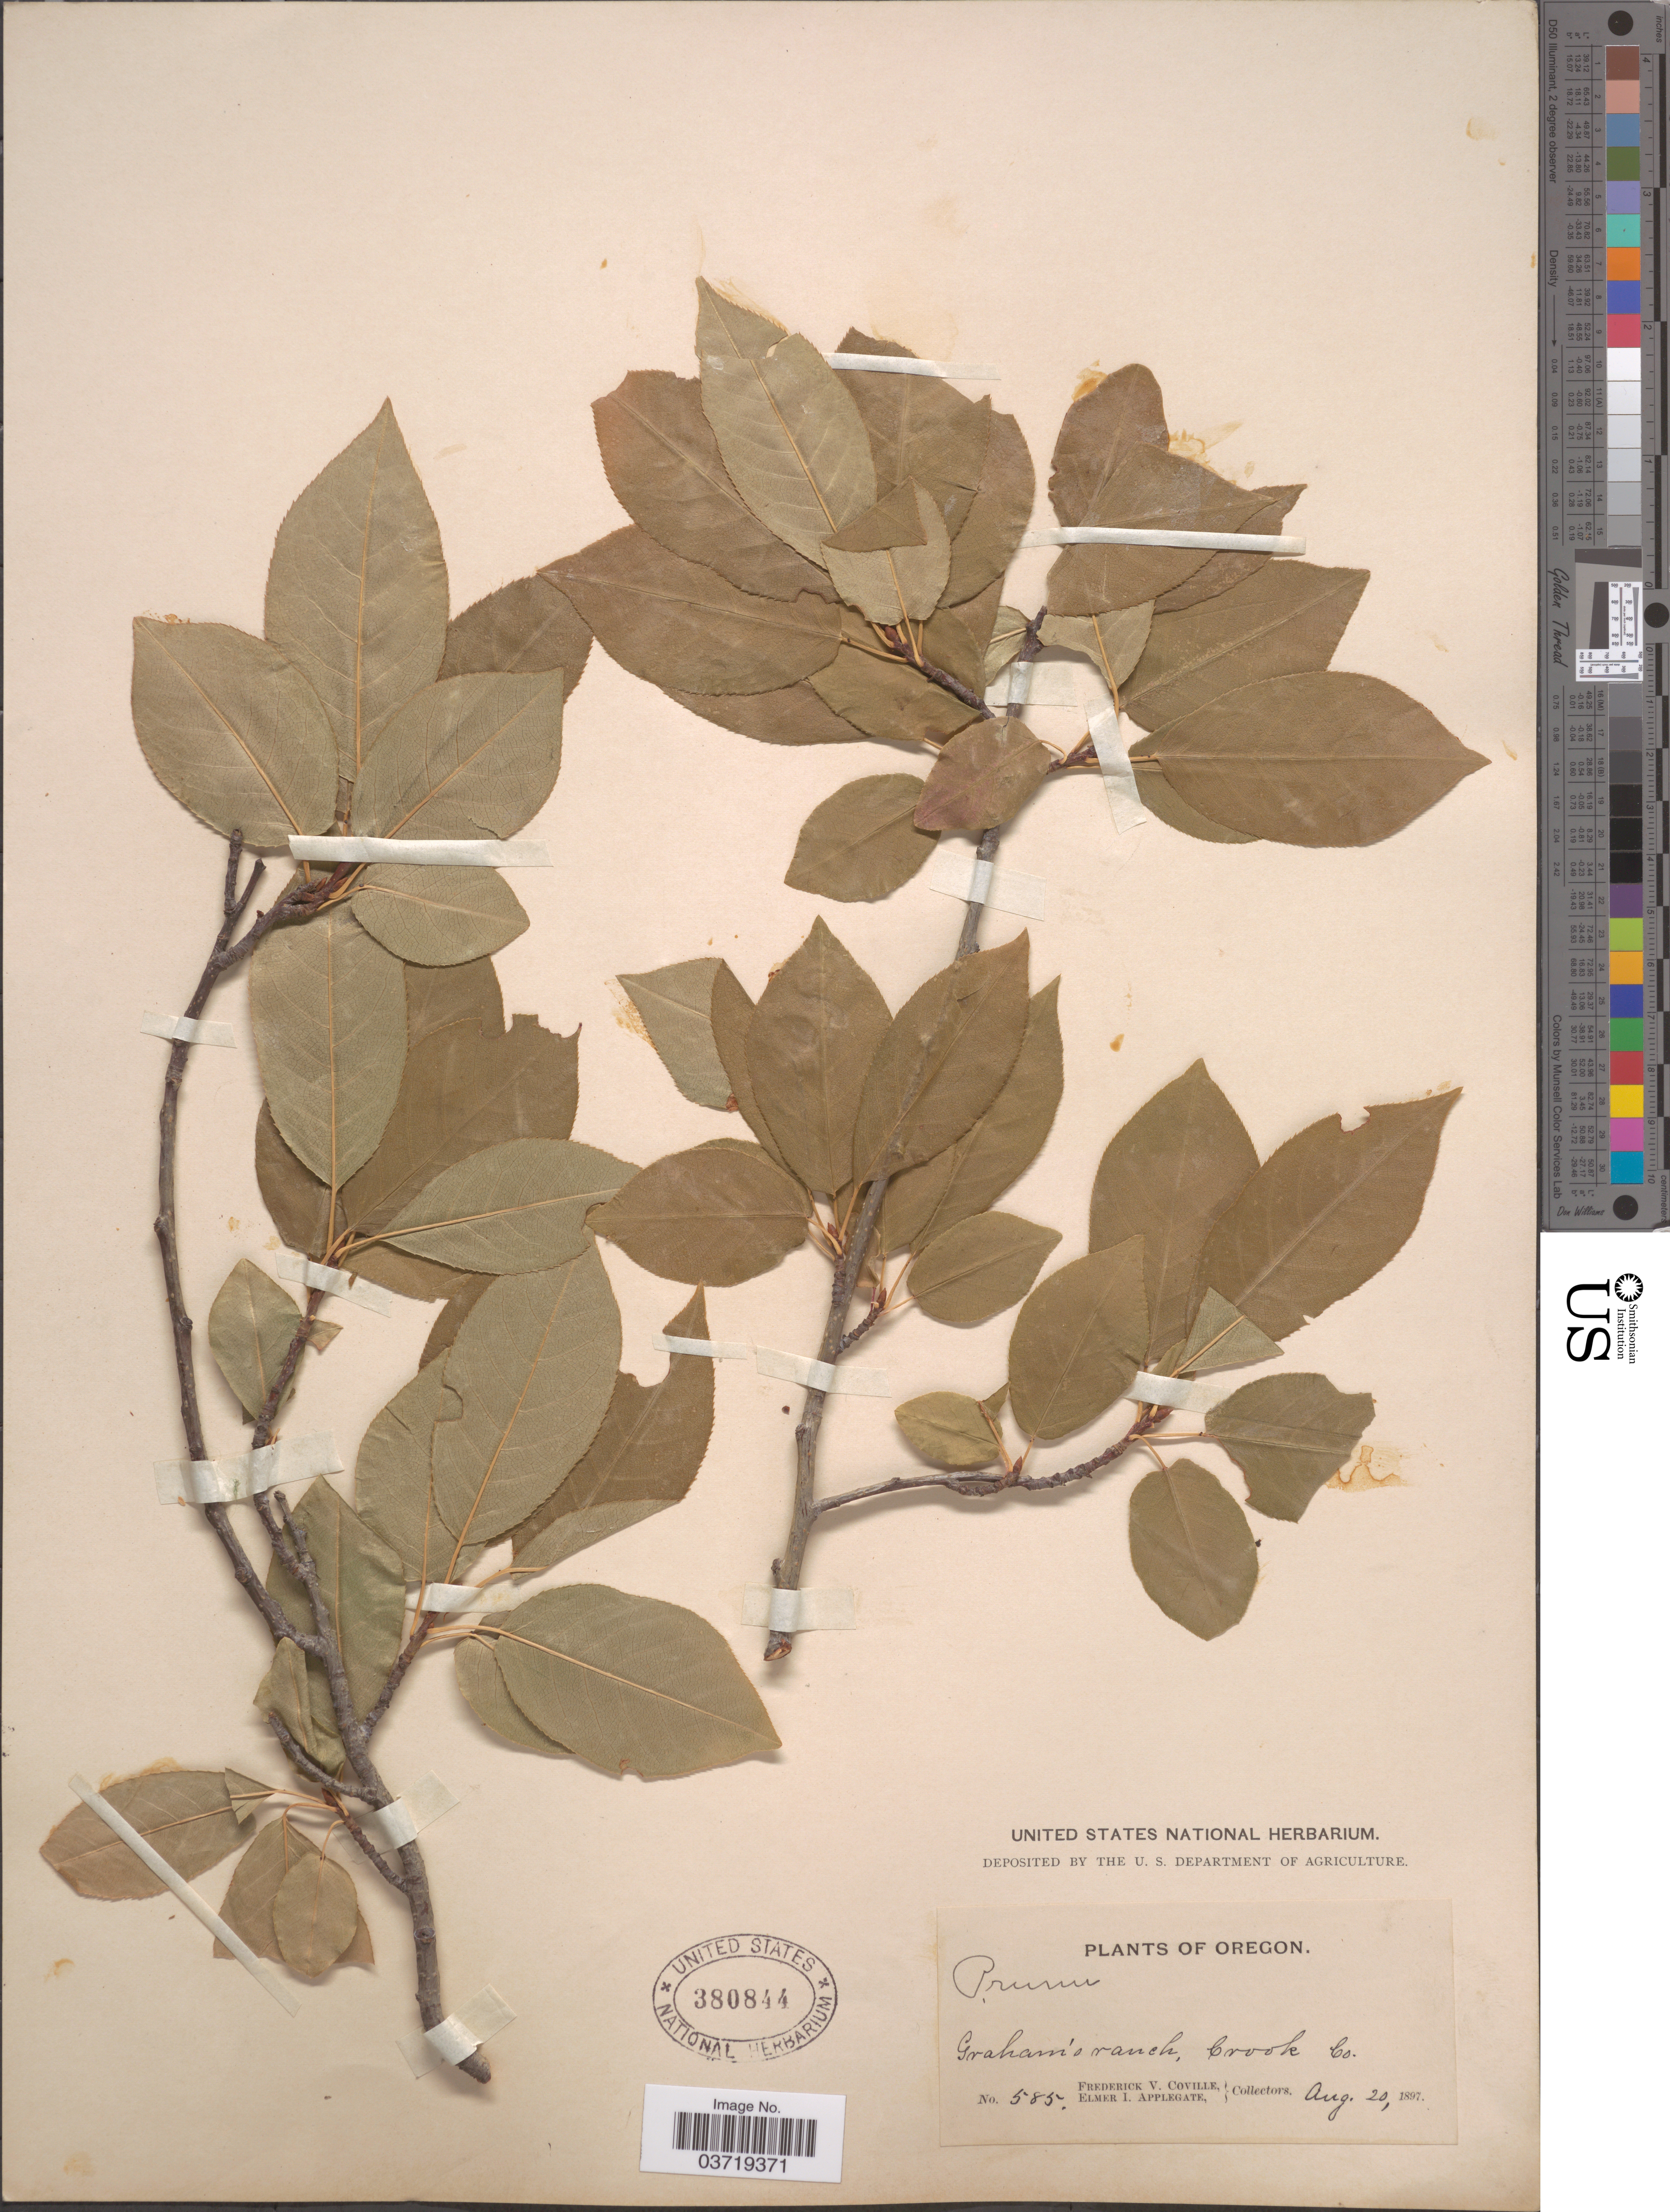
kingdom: Plantae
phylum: Tracheophyta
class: Magnoliopsida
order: Rosales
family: Rosaceae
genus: Prunus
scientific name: Prunus virginiana var. demissa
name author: (Nutt.) Torr.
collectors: F. V. Coville & E. I. Applegate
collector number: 585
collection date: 1897-08-20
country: United States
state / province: Oregon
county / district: Crook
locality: Graham's ranch, Crook Co.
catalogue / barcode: US 380844